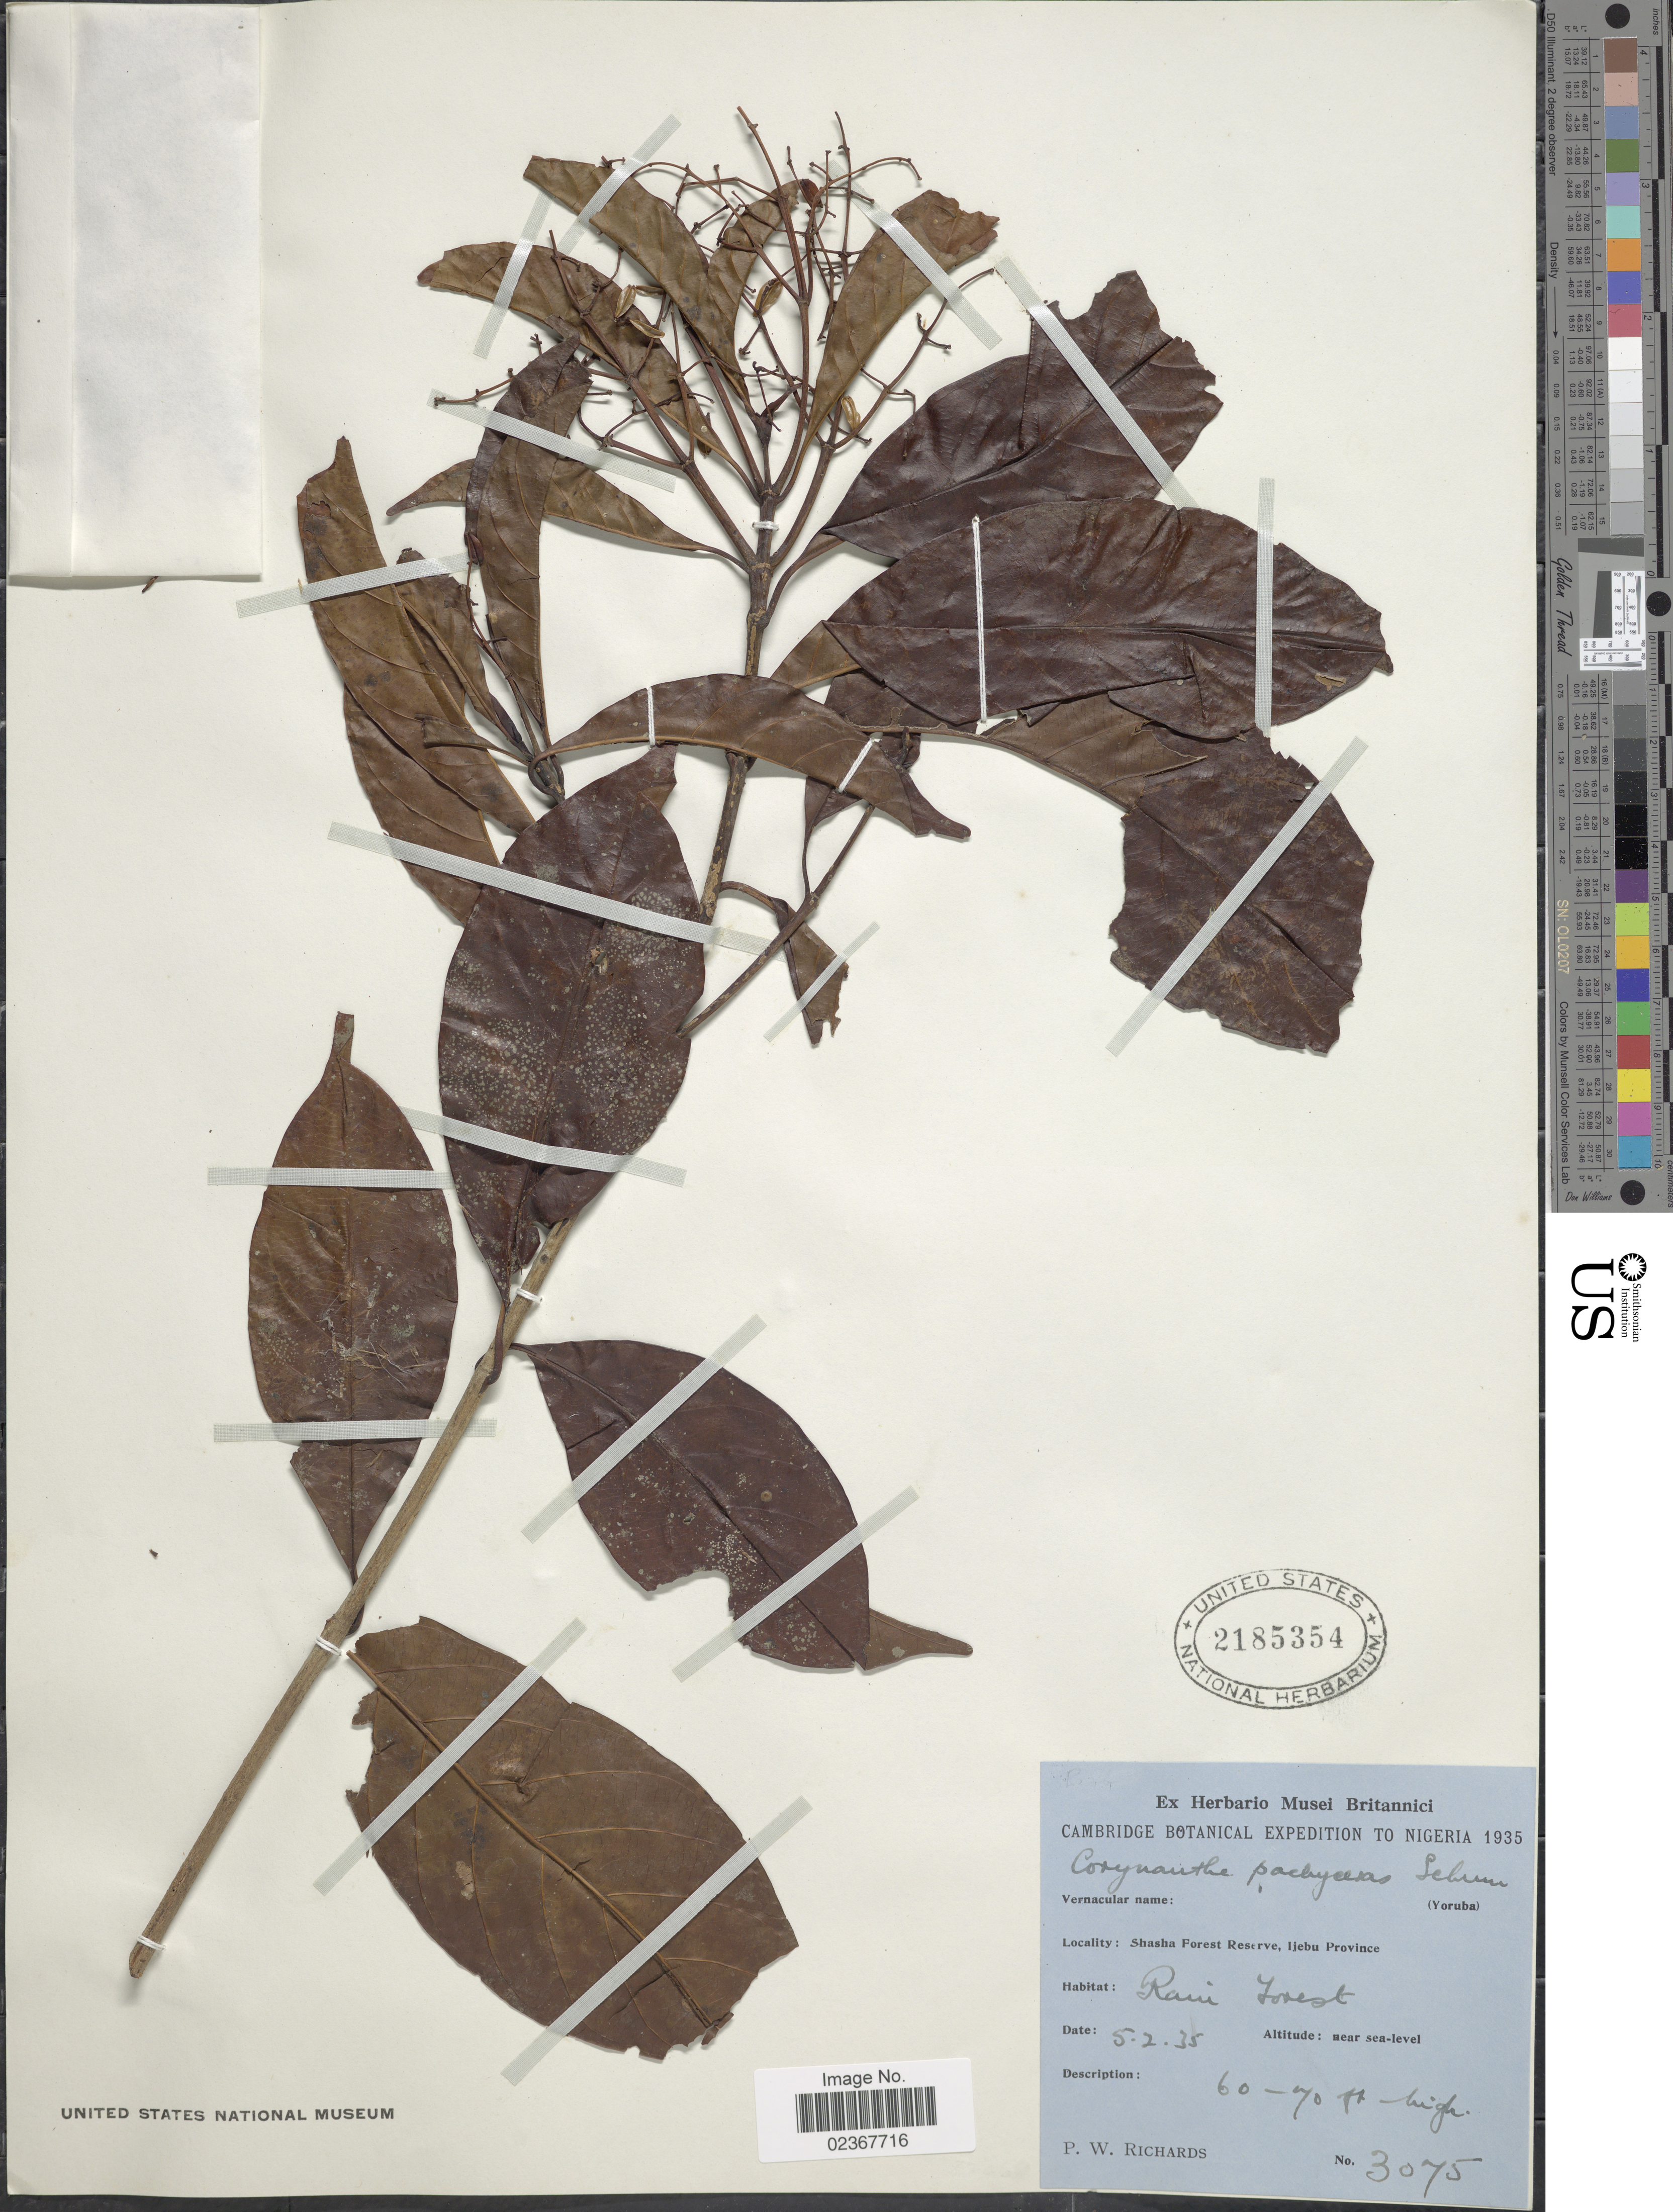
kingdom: Plantae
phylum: Tracheophyta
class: Magnoliopsida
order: Gentianales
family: Rubiaceae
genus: Corynanthe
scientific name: Corynanthe pachyceras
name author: K. Schum.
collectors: P. Richards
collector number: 3075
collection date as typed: Transcribed d/m/y: 5/2/35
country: Nigeria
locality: Shasha Forest Reserve, Ijebu Province, Rani Forest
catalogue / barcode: US 2185354